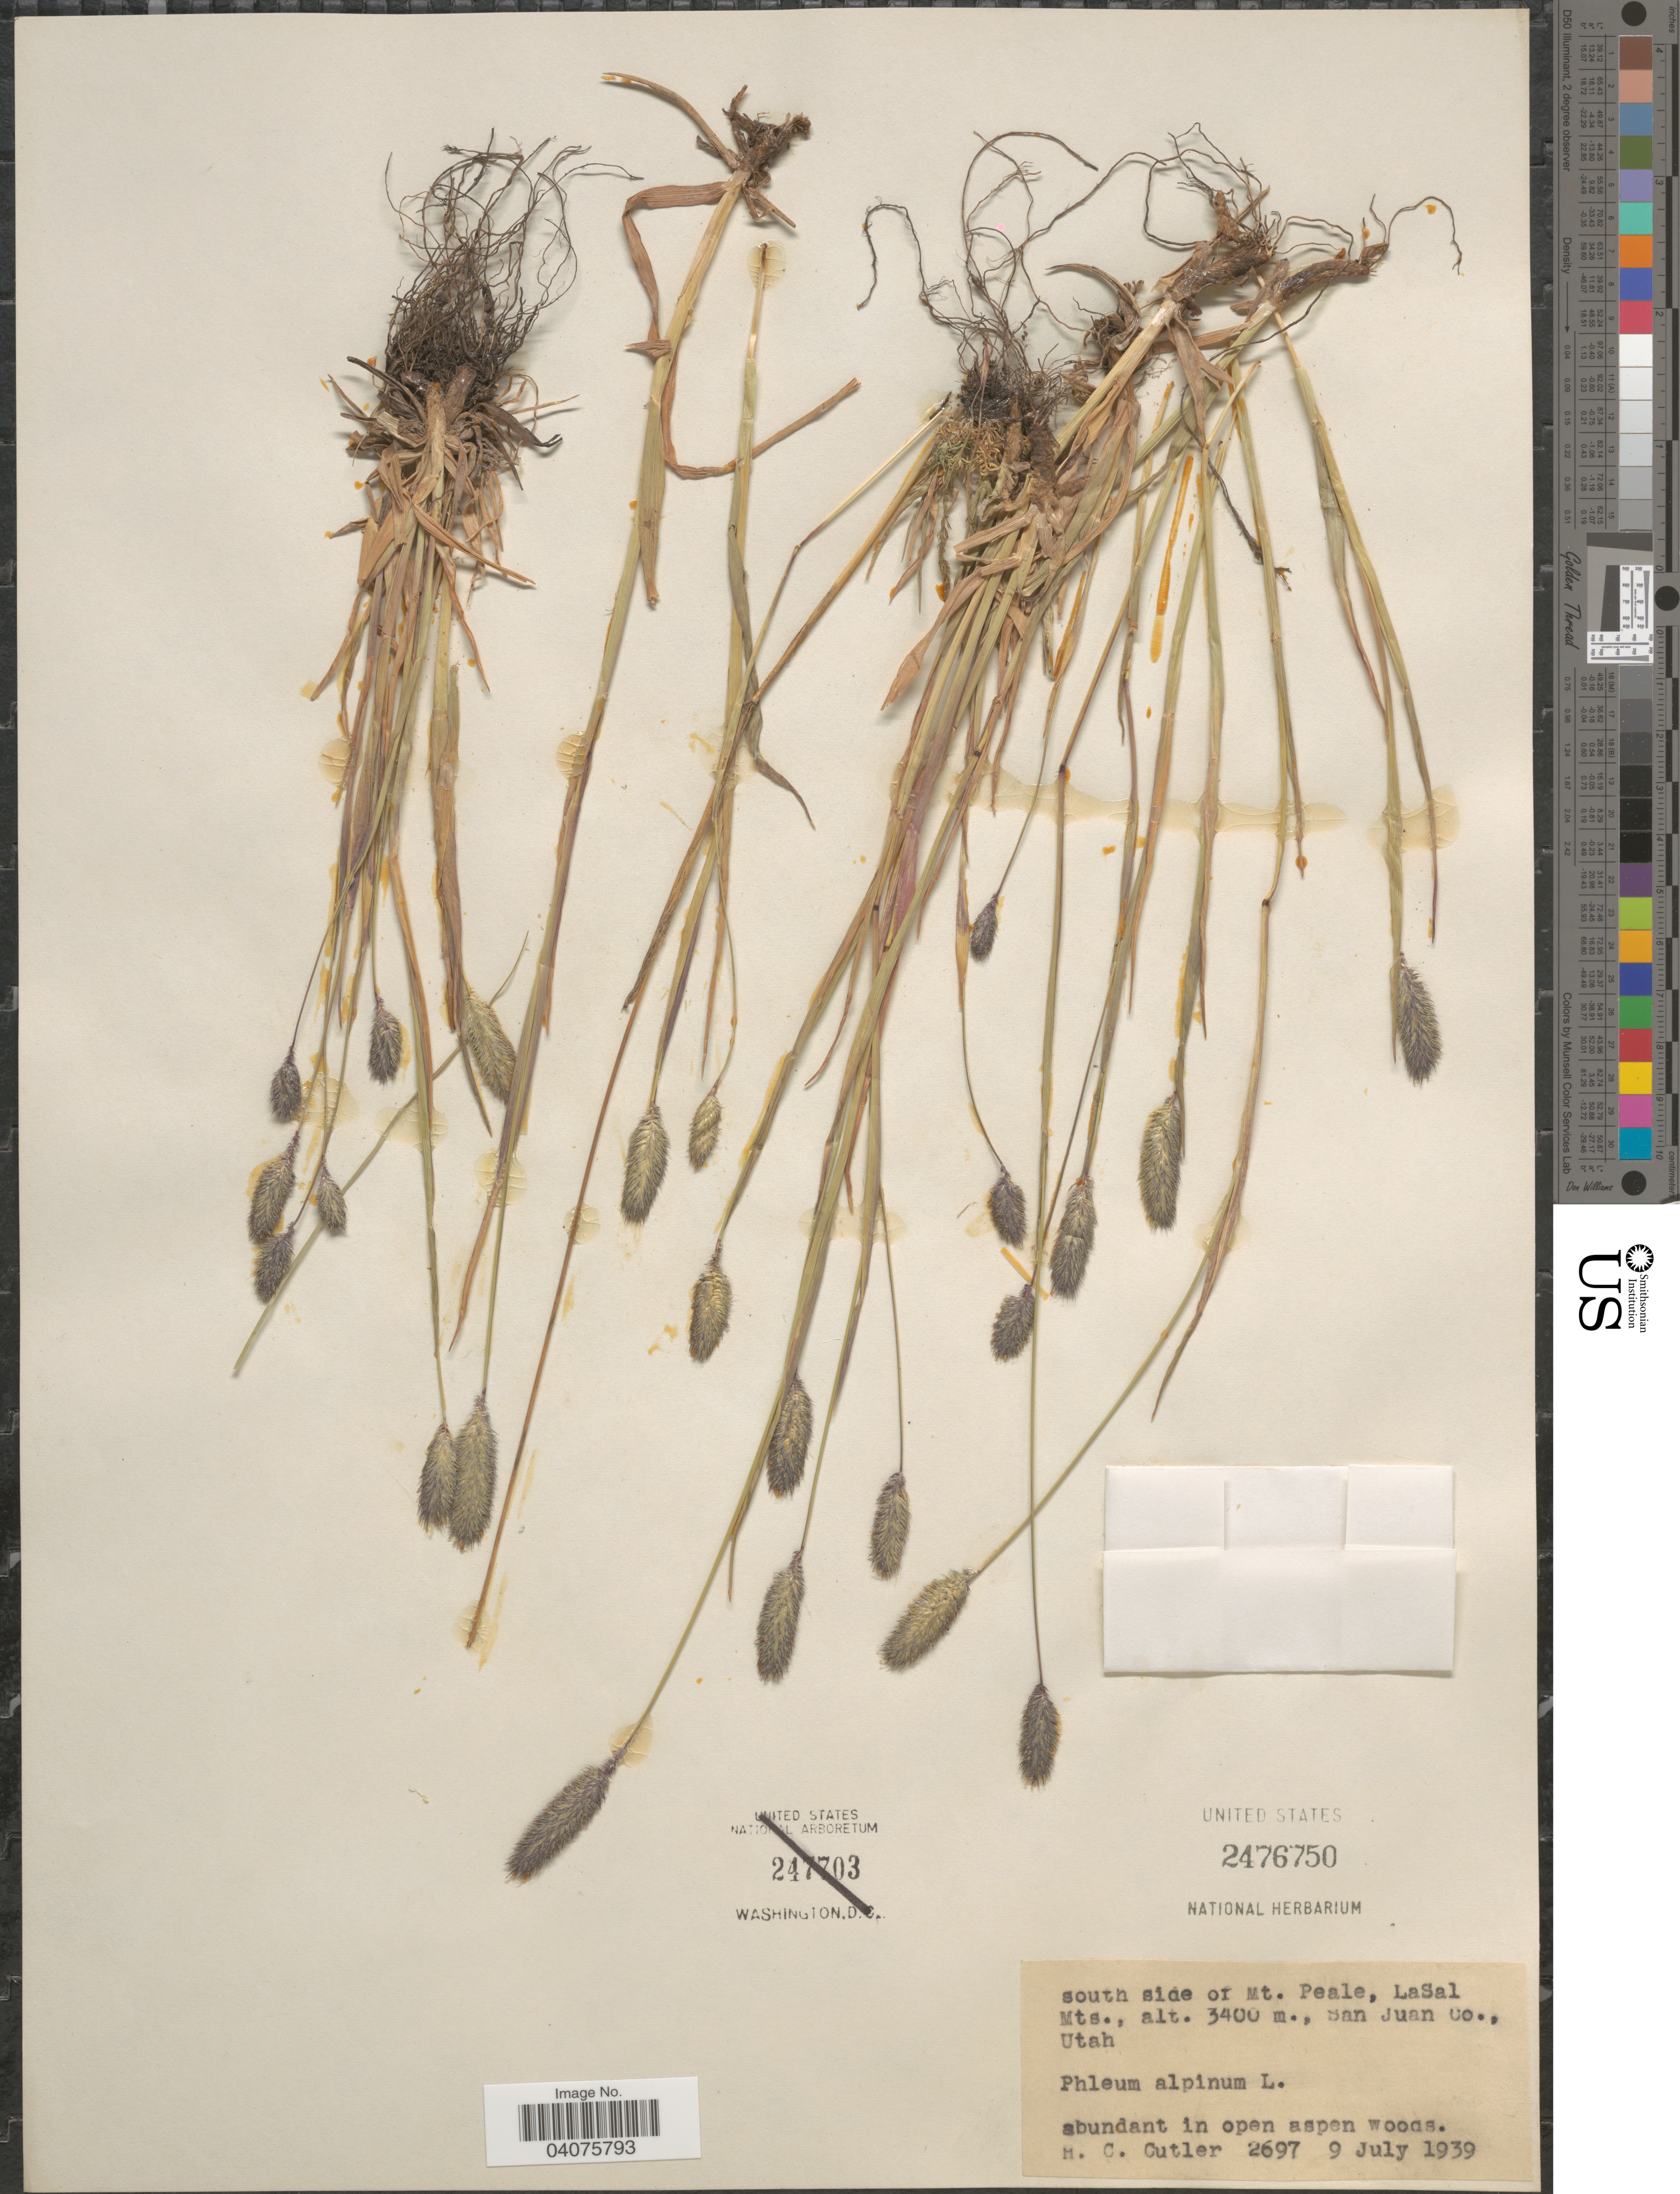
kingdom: Plantae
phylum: Tracheophyta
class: Liliopsida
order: Poales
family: Poaceae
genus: Phleum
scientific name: Phleum alpinum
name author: L.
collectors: H. C. Cutler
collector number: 2697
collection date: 1939-07-09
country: United States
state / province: Utah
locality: South side of Mt. Peale, LaSal Mts., San Juan Co.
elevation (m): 3400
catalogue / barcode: US 2476750